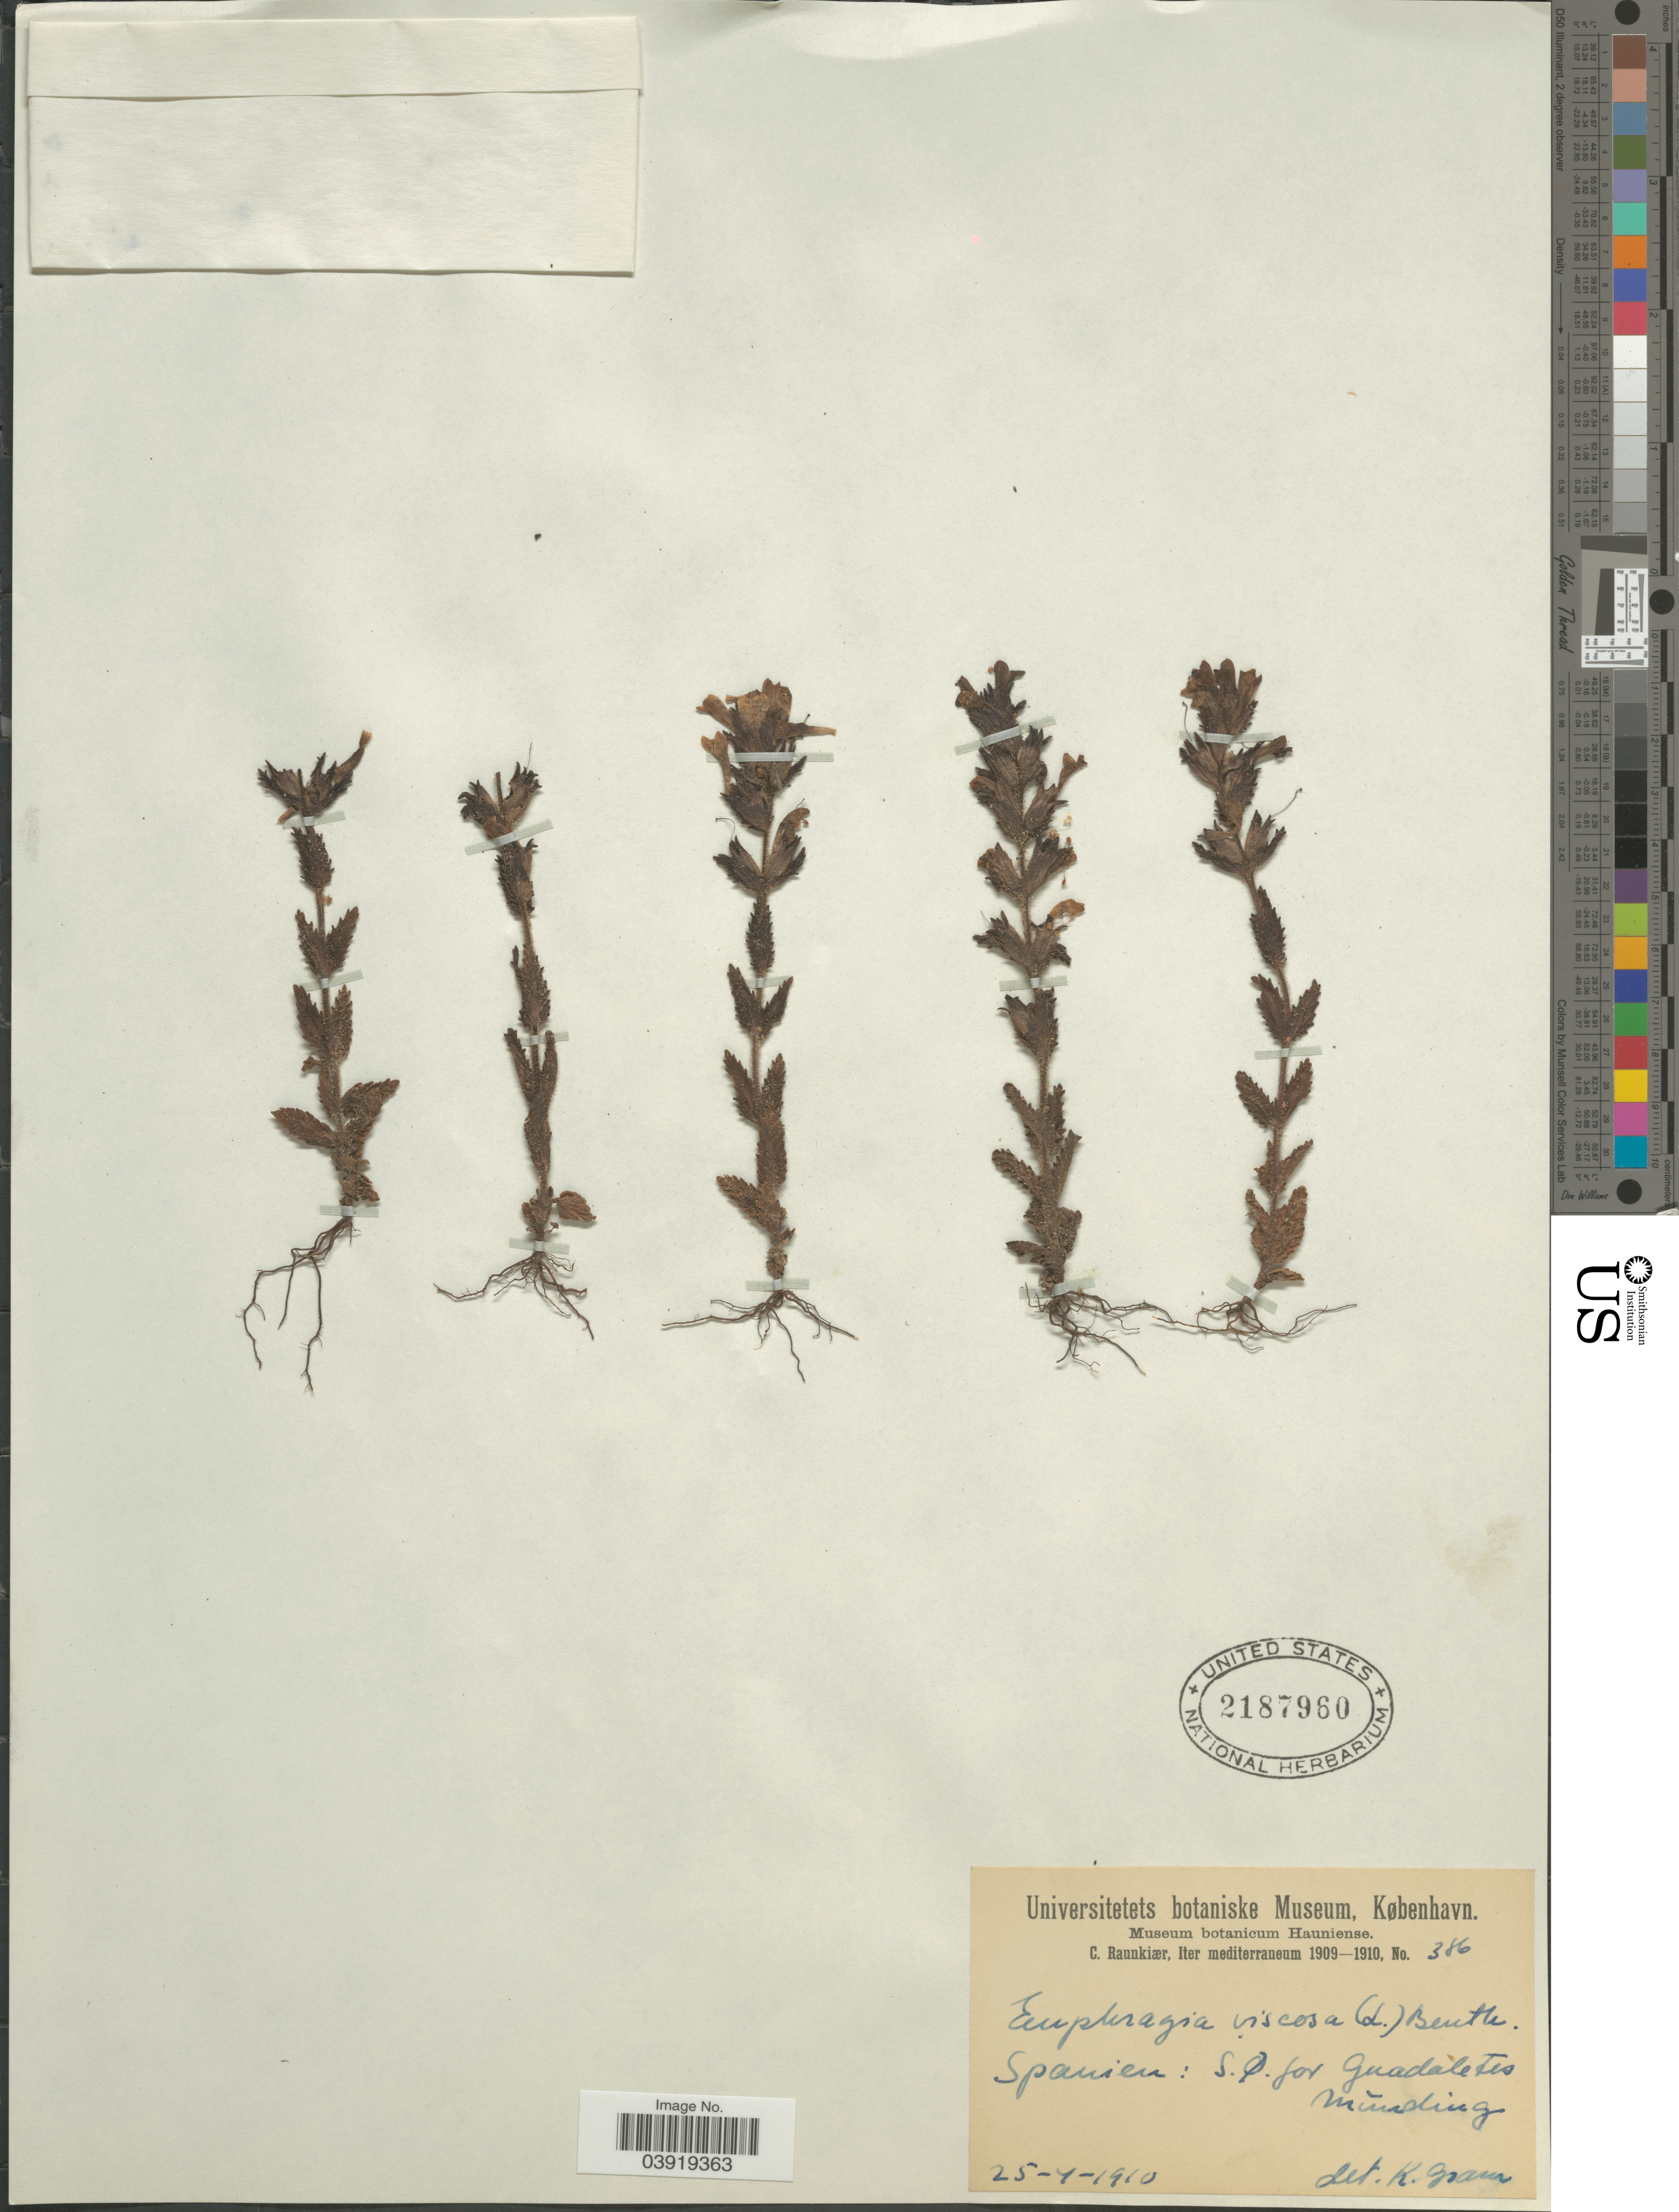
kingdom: Plantae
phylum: Tracheophyta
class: Magnoliopsida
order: Lamiales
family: Orobanchaceae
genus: Euphrasia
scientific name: Euphrasia viscosa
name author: L.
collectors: C. Raunkiær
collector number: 386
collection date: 1910-04-25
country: Spain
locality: Spanien: S. O. for Guadaletes Münding.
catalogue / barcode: US 2187960